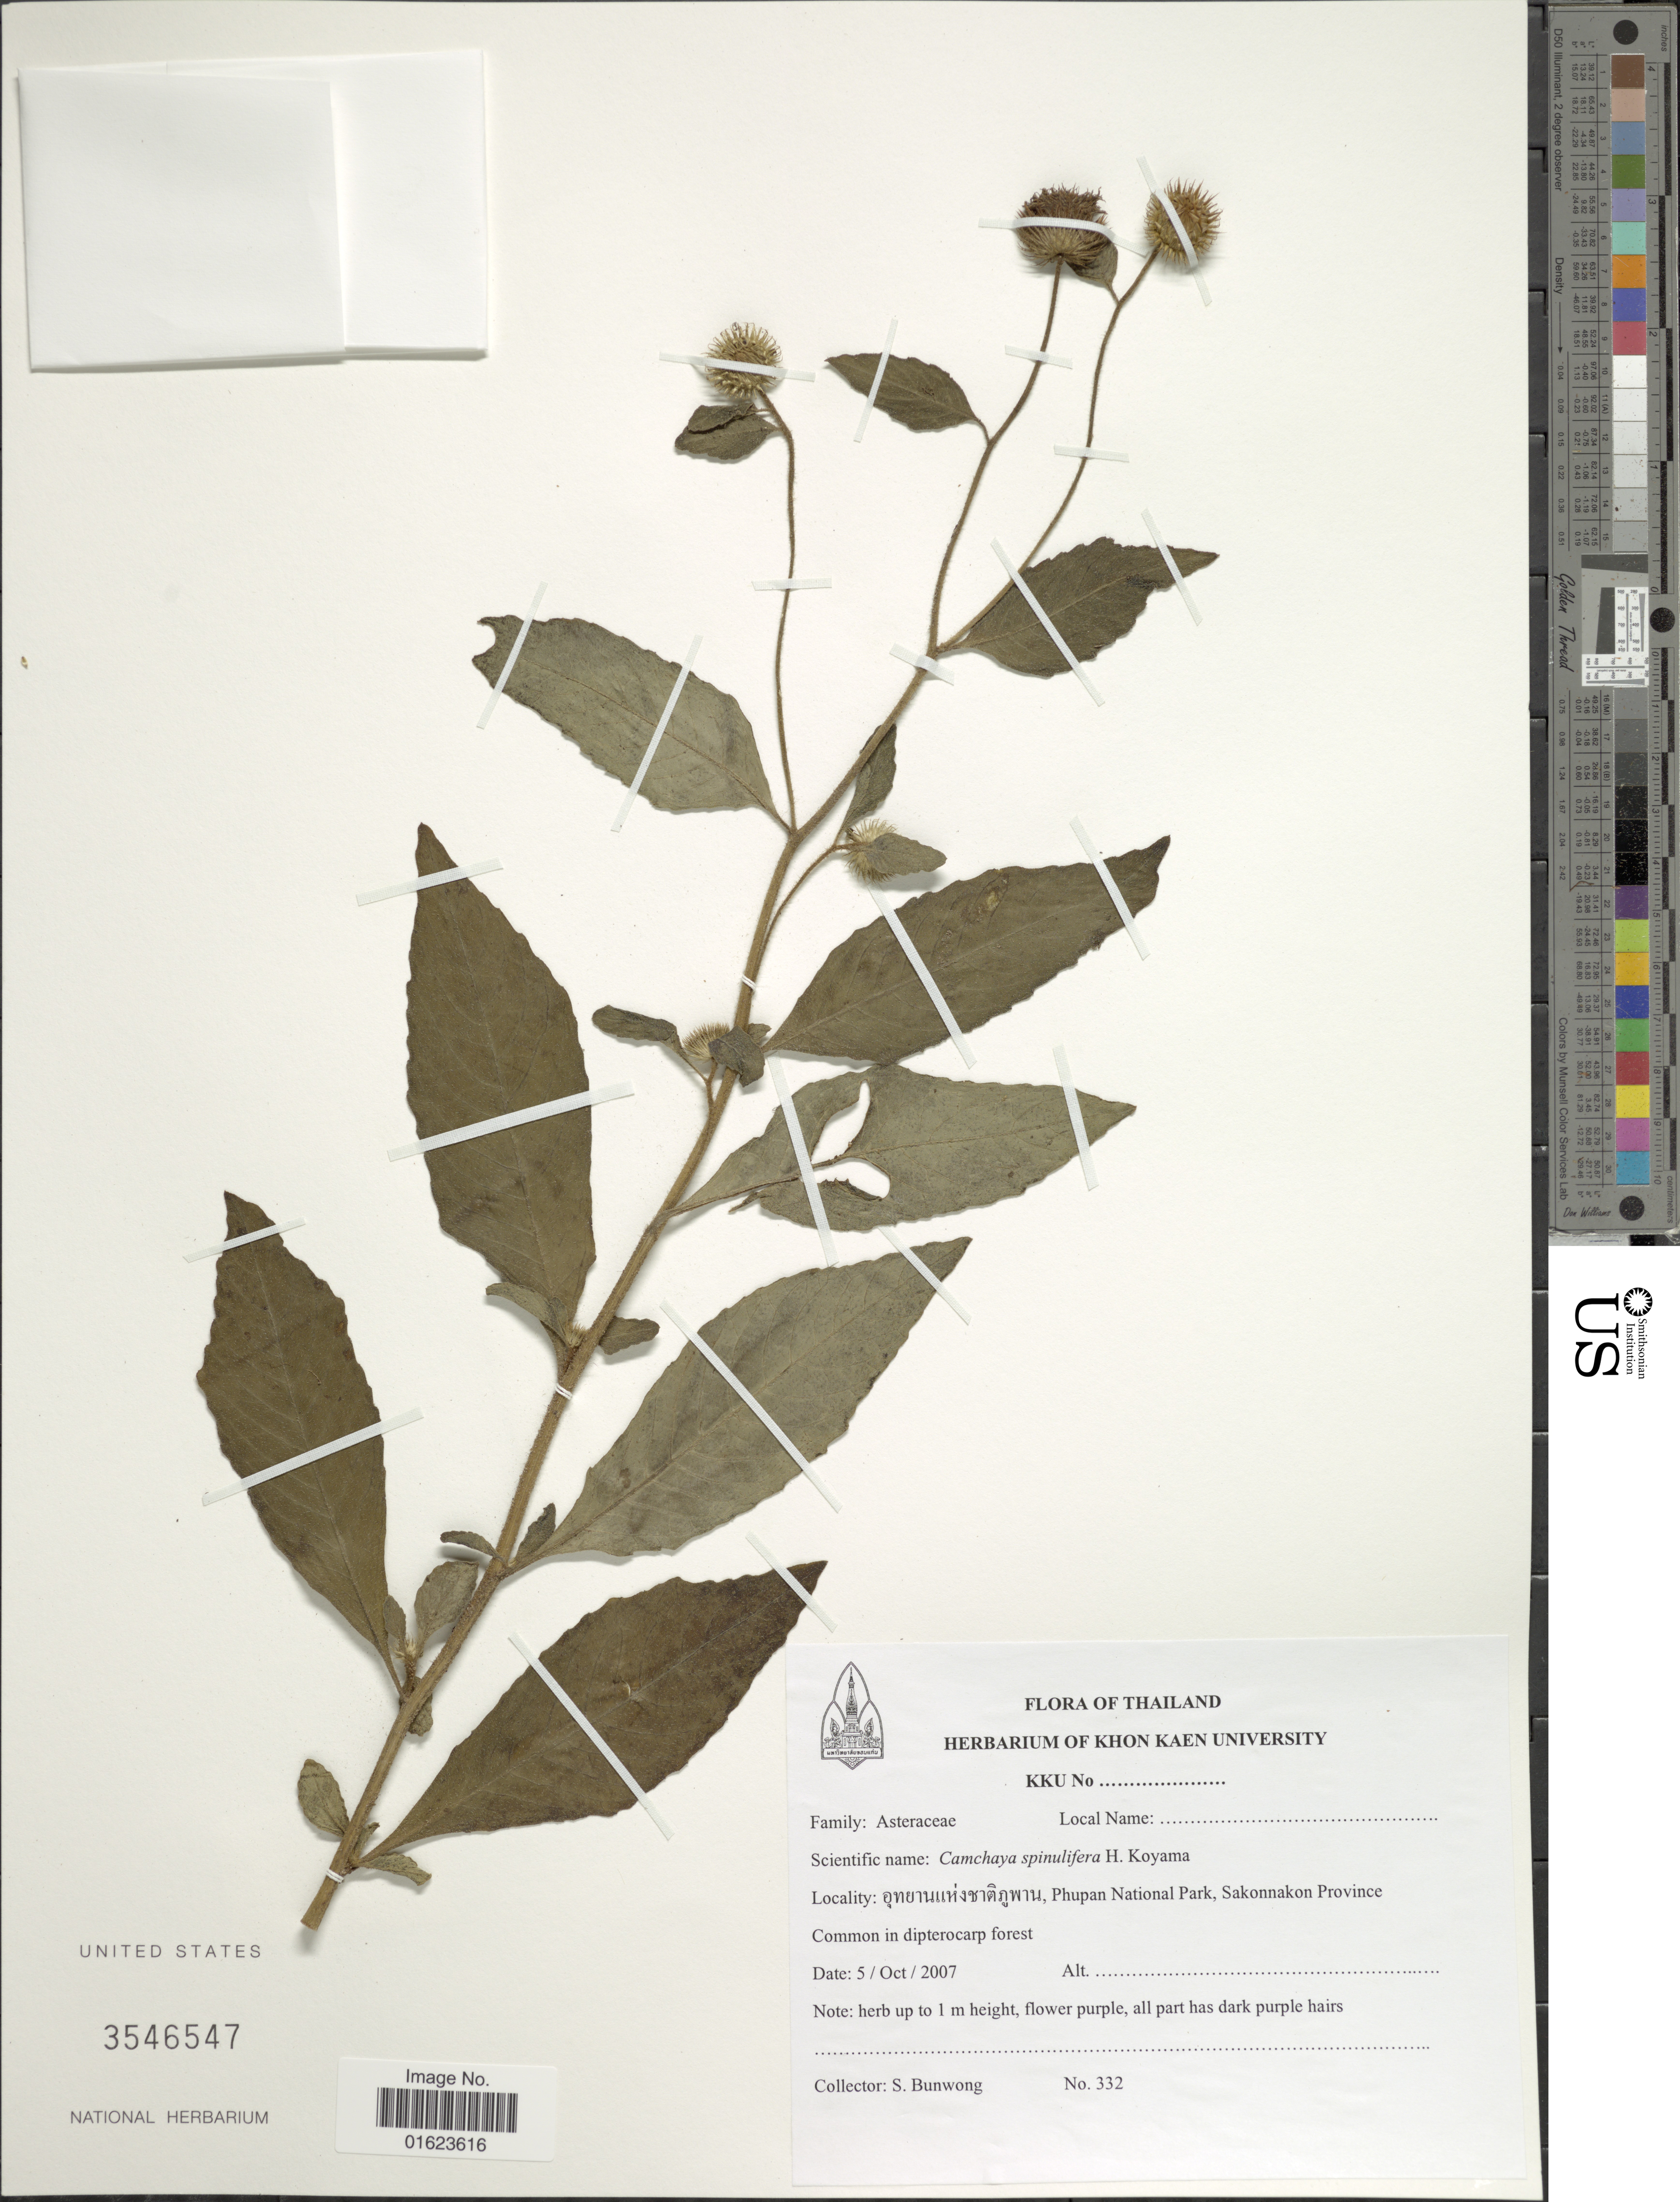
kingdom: Plantae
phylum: Tracheophyta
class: Magnoliopsida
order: Asterales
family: Asteraceae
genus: Camchaya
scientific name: Camchaya spinulifera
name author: H. Koyama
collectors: S. Bunwong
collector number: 332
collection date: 2007-10-05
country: Thailand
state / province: Sakon Nakhon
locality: X. PhupanNational Park, Sakonnakon Province.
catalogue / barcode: US 3546547